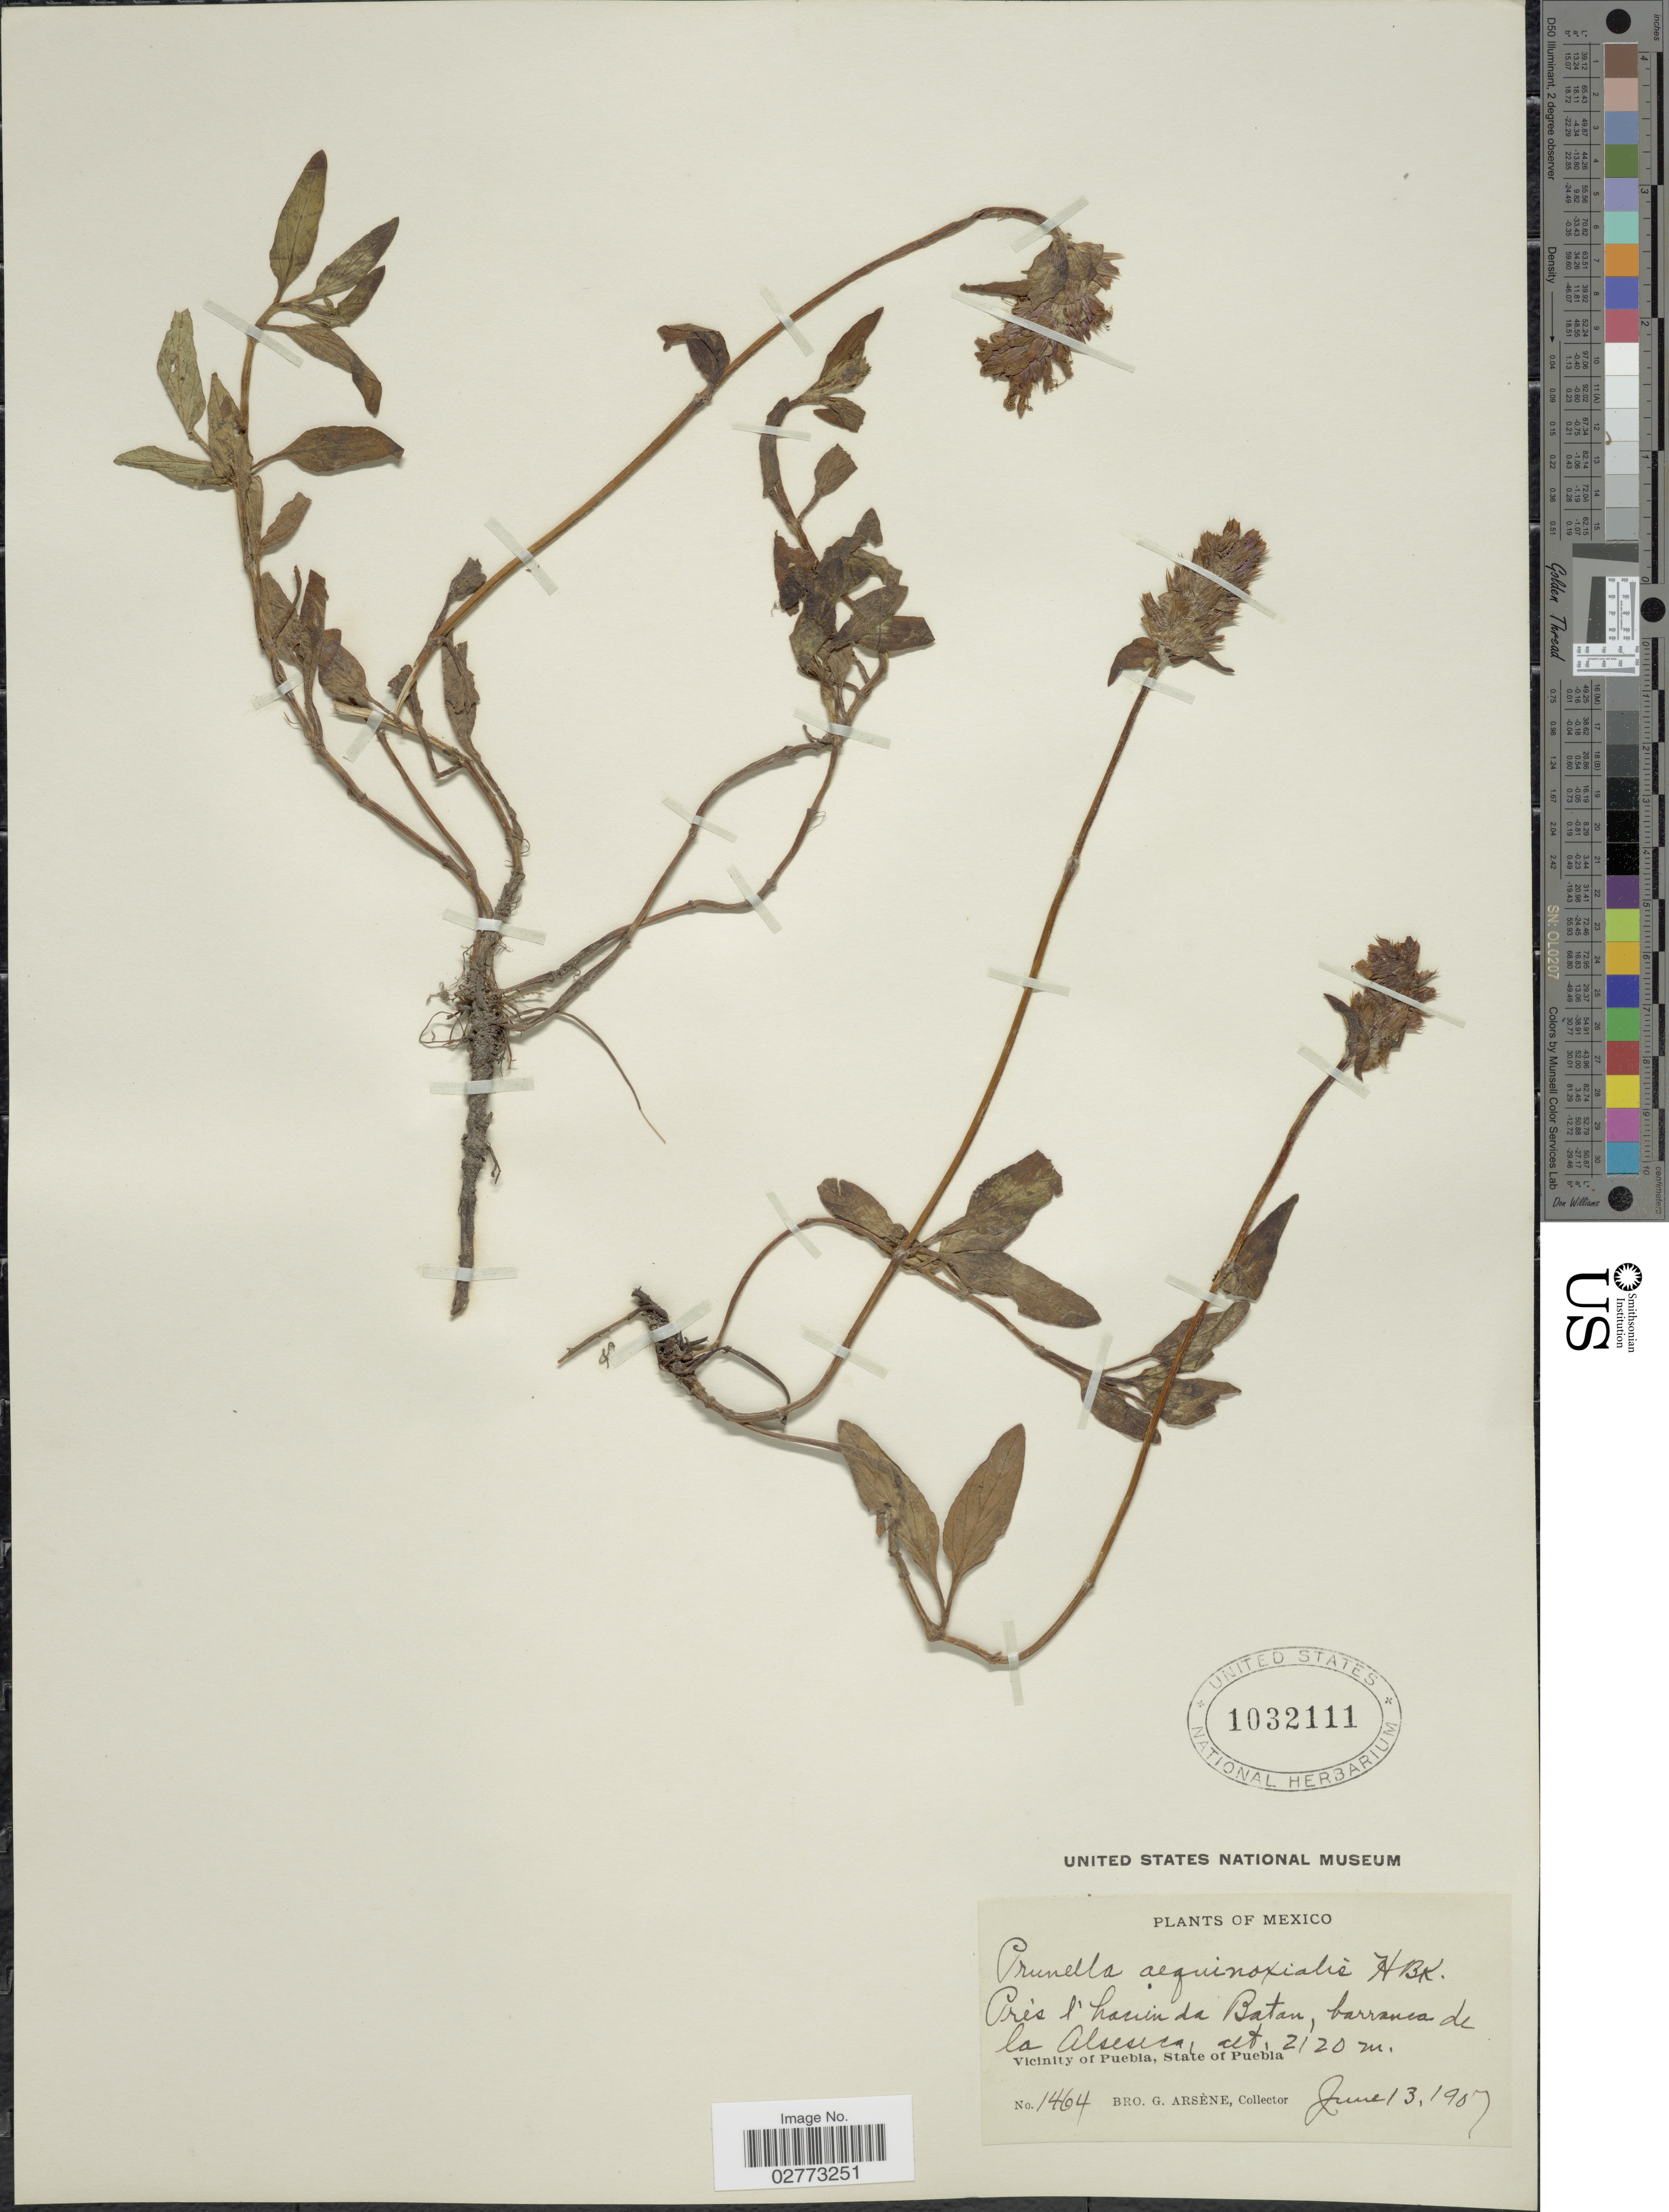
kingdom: Plantae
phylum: Tracheophyta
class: Magnoliopsida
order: Lamiales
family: Lamiaceae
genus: Prunella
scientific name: Prunella vulgaris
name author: L.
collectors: Bro. G. Arsène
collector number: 1464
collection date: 1907-06-13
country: Mexico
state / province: Puebla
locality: Près l'hacienda Batan, barranca de la Alseseca, Vicinity of Puebla.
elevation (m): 2120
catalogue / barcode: US 1032111